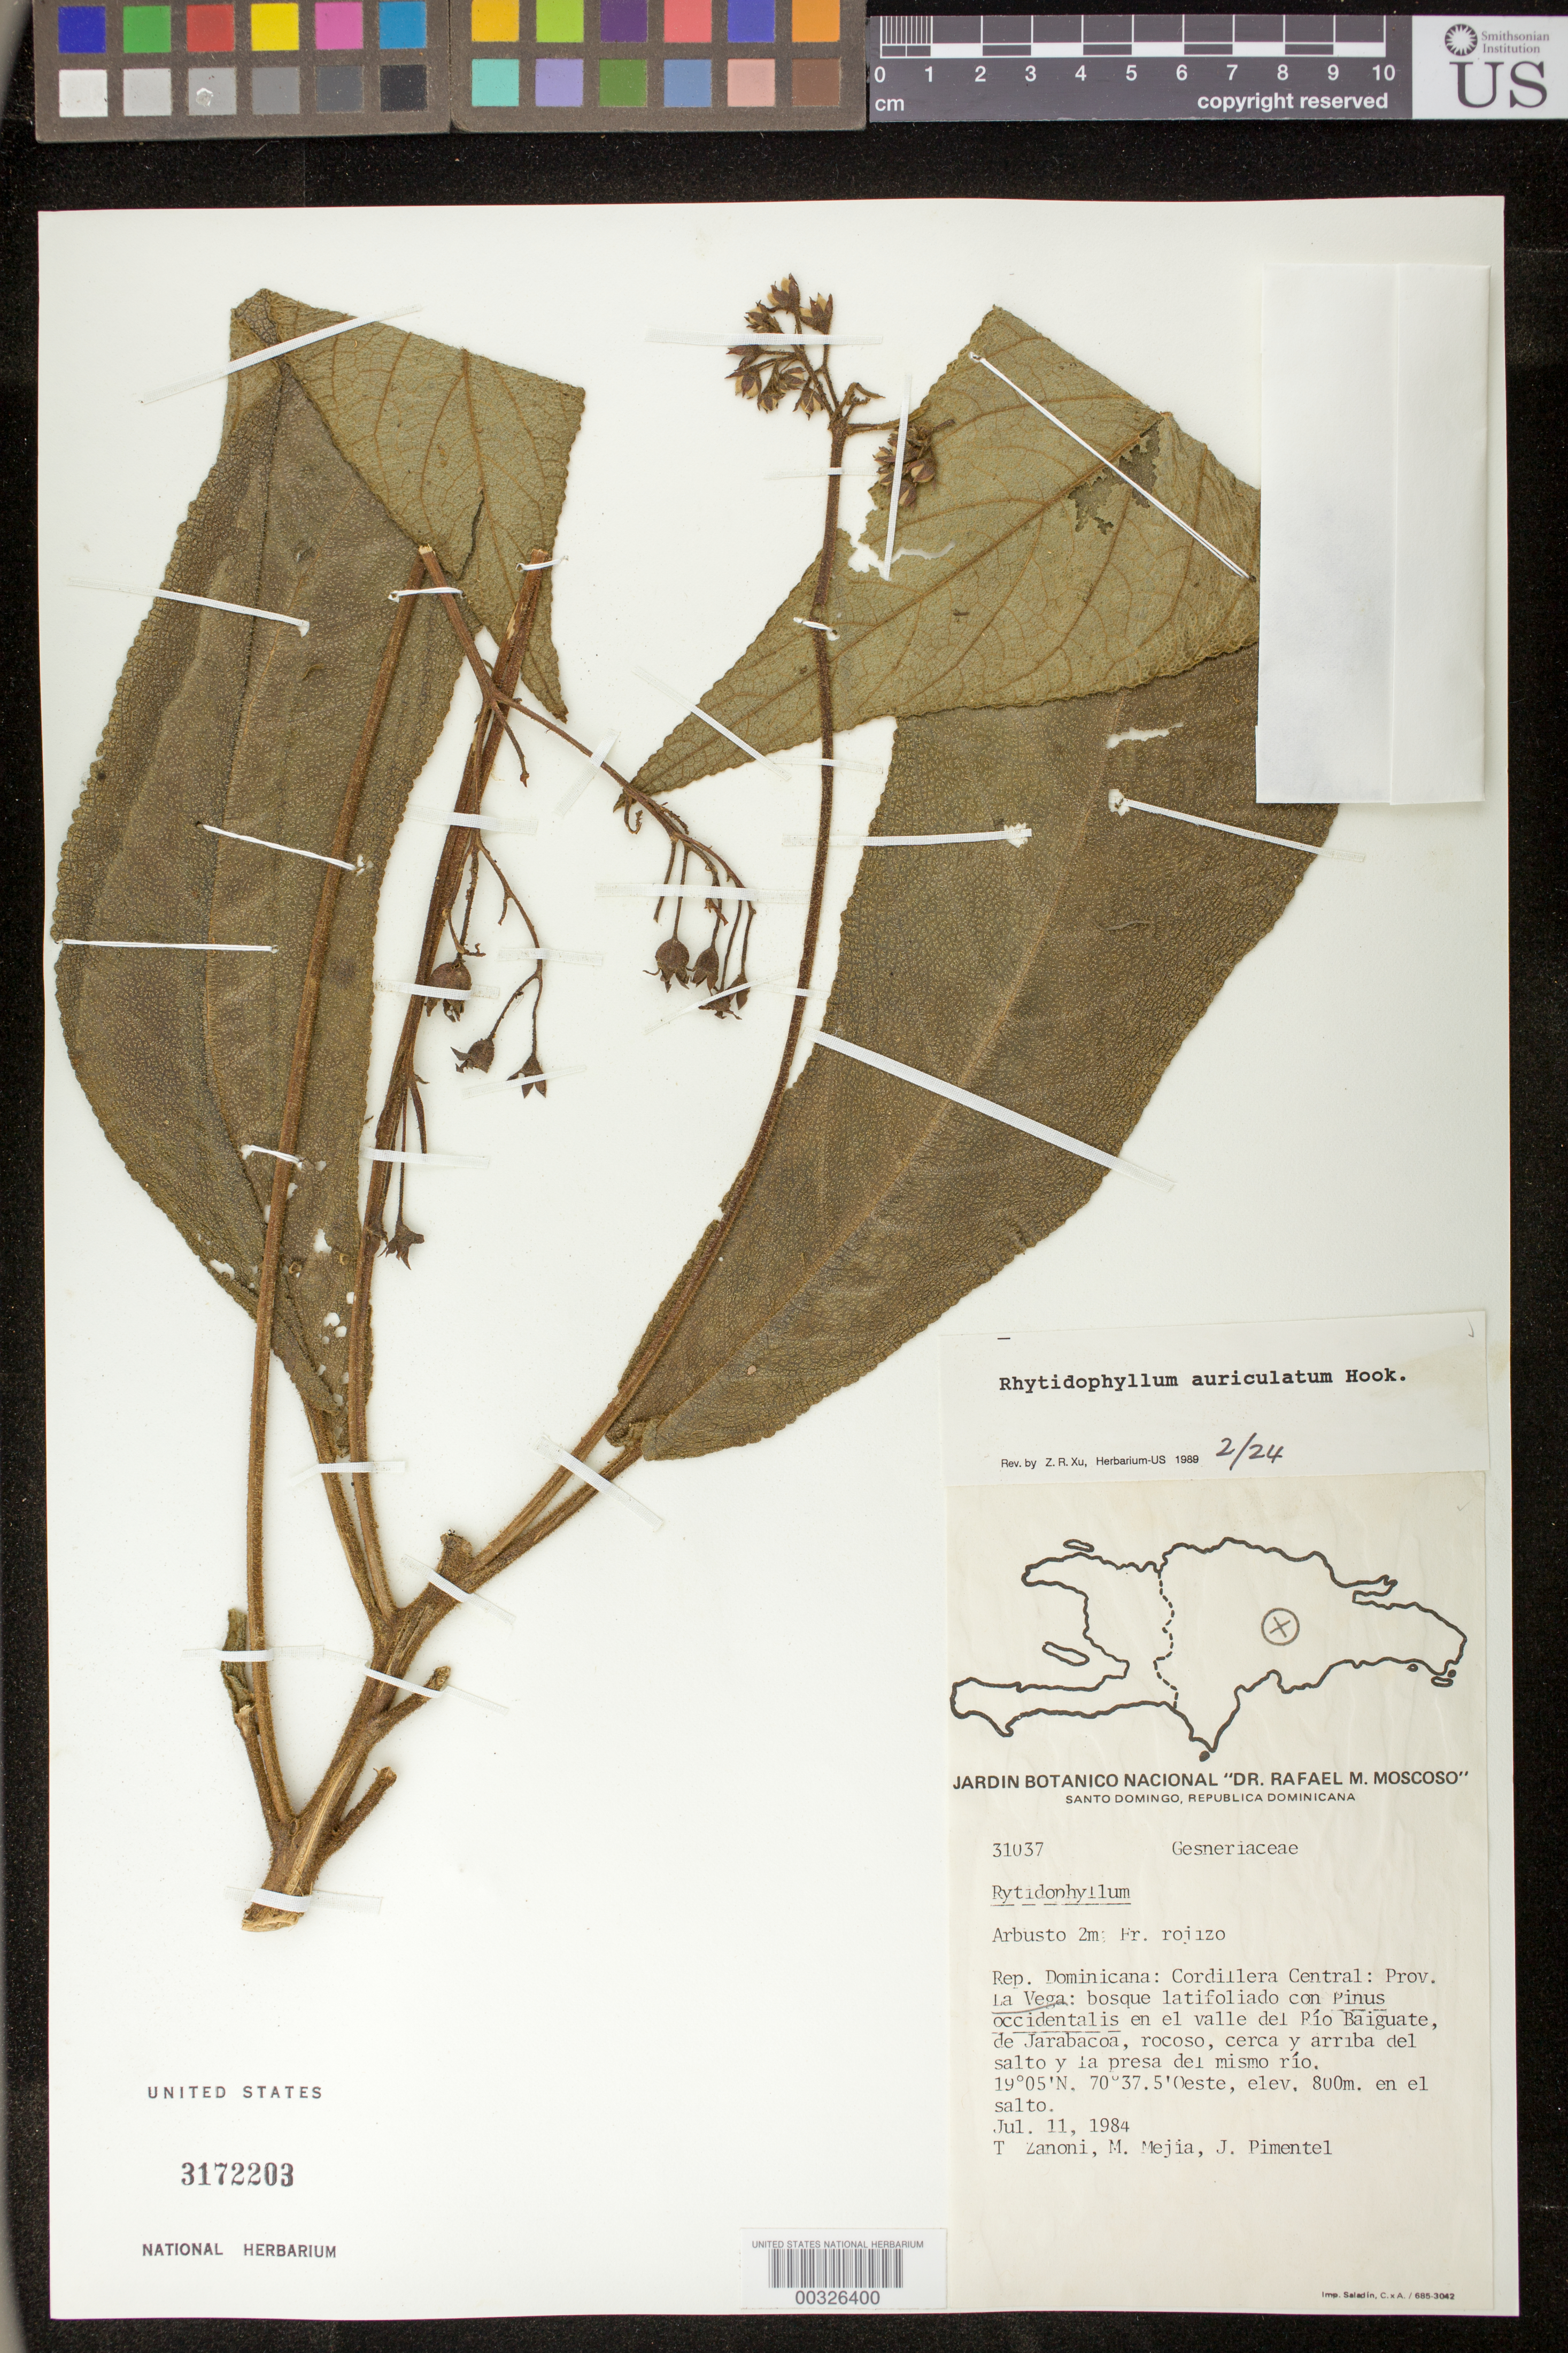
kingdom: Plantae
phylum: Tracheophyta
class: Magnoliopsida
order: Lamiales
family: Gesneriaceae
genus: Rhytidophyllum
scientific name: Rhytidophyllum auriculatum var. angustatum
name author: Urb.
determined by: Skog, Laurence E.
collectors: T. A. Zanoni, M. Mejia & J. Pimentel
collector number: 31037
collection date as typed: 11 Jul 1984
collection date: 1984-07-11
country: Dominican Republic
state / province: La Vega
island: Hispaniola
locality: Cordillera Central: en el valle del Río Baiguate, de Jarabacoa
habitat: Bosque latifoliado con Pinus occidentalis… rocoso, cerca y arriba del salto y la presa del mismo río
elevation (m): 800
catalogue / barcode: US 3172203